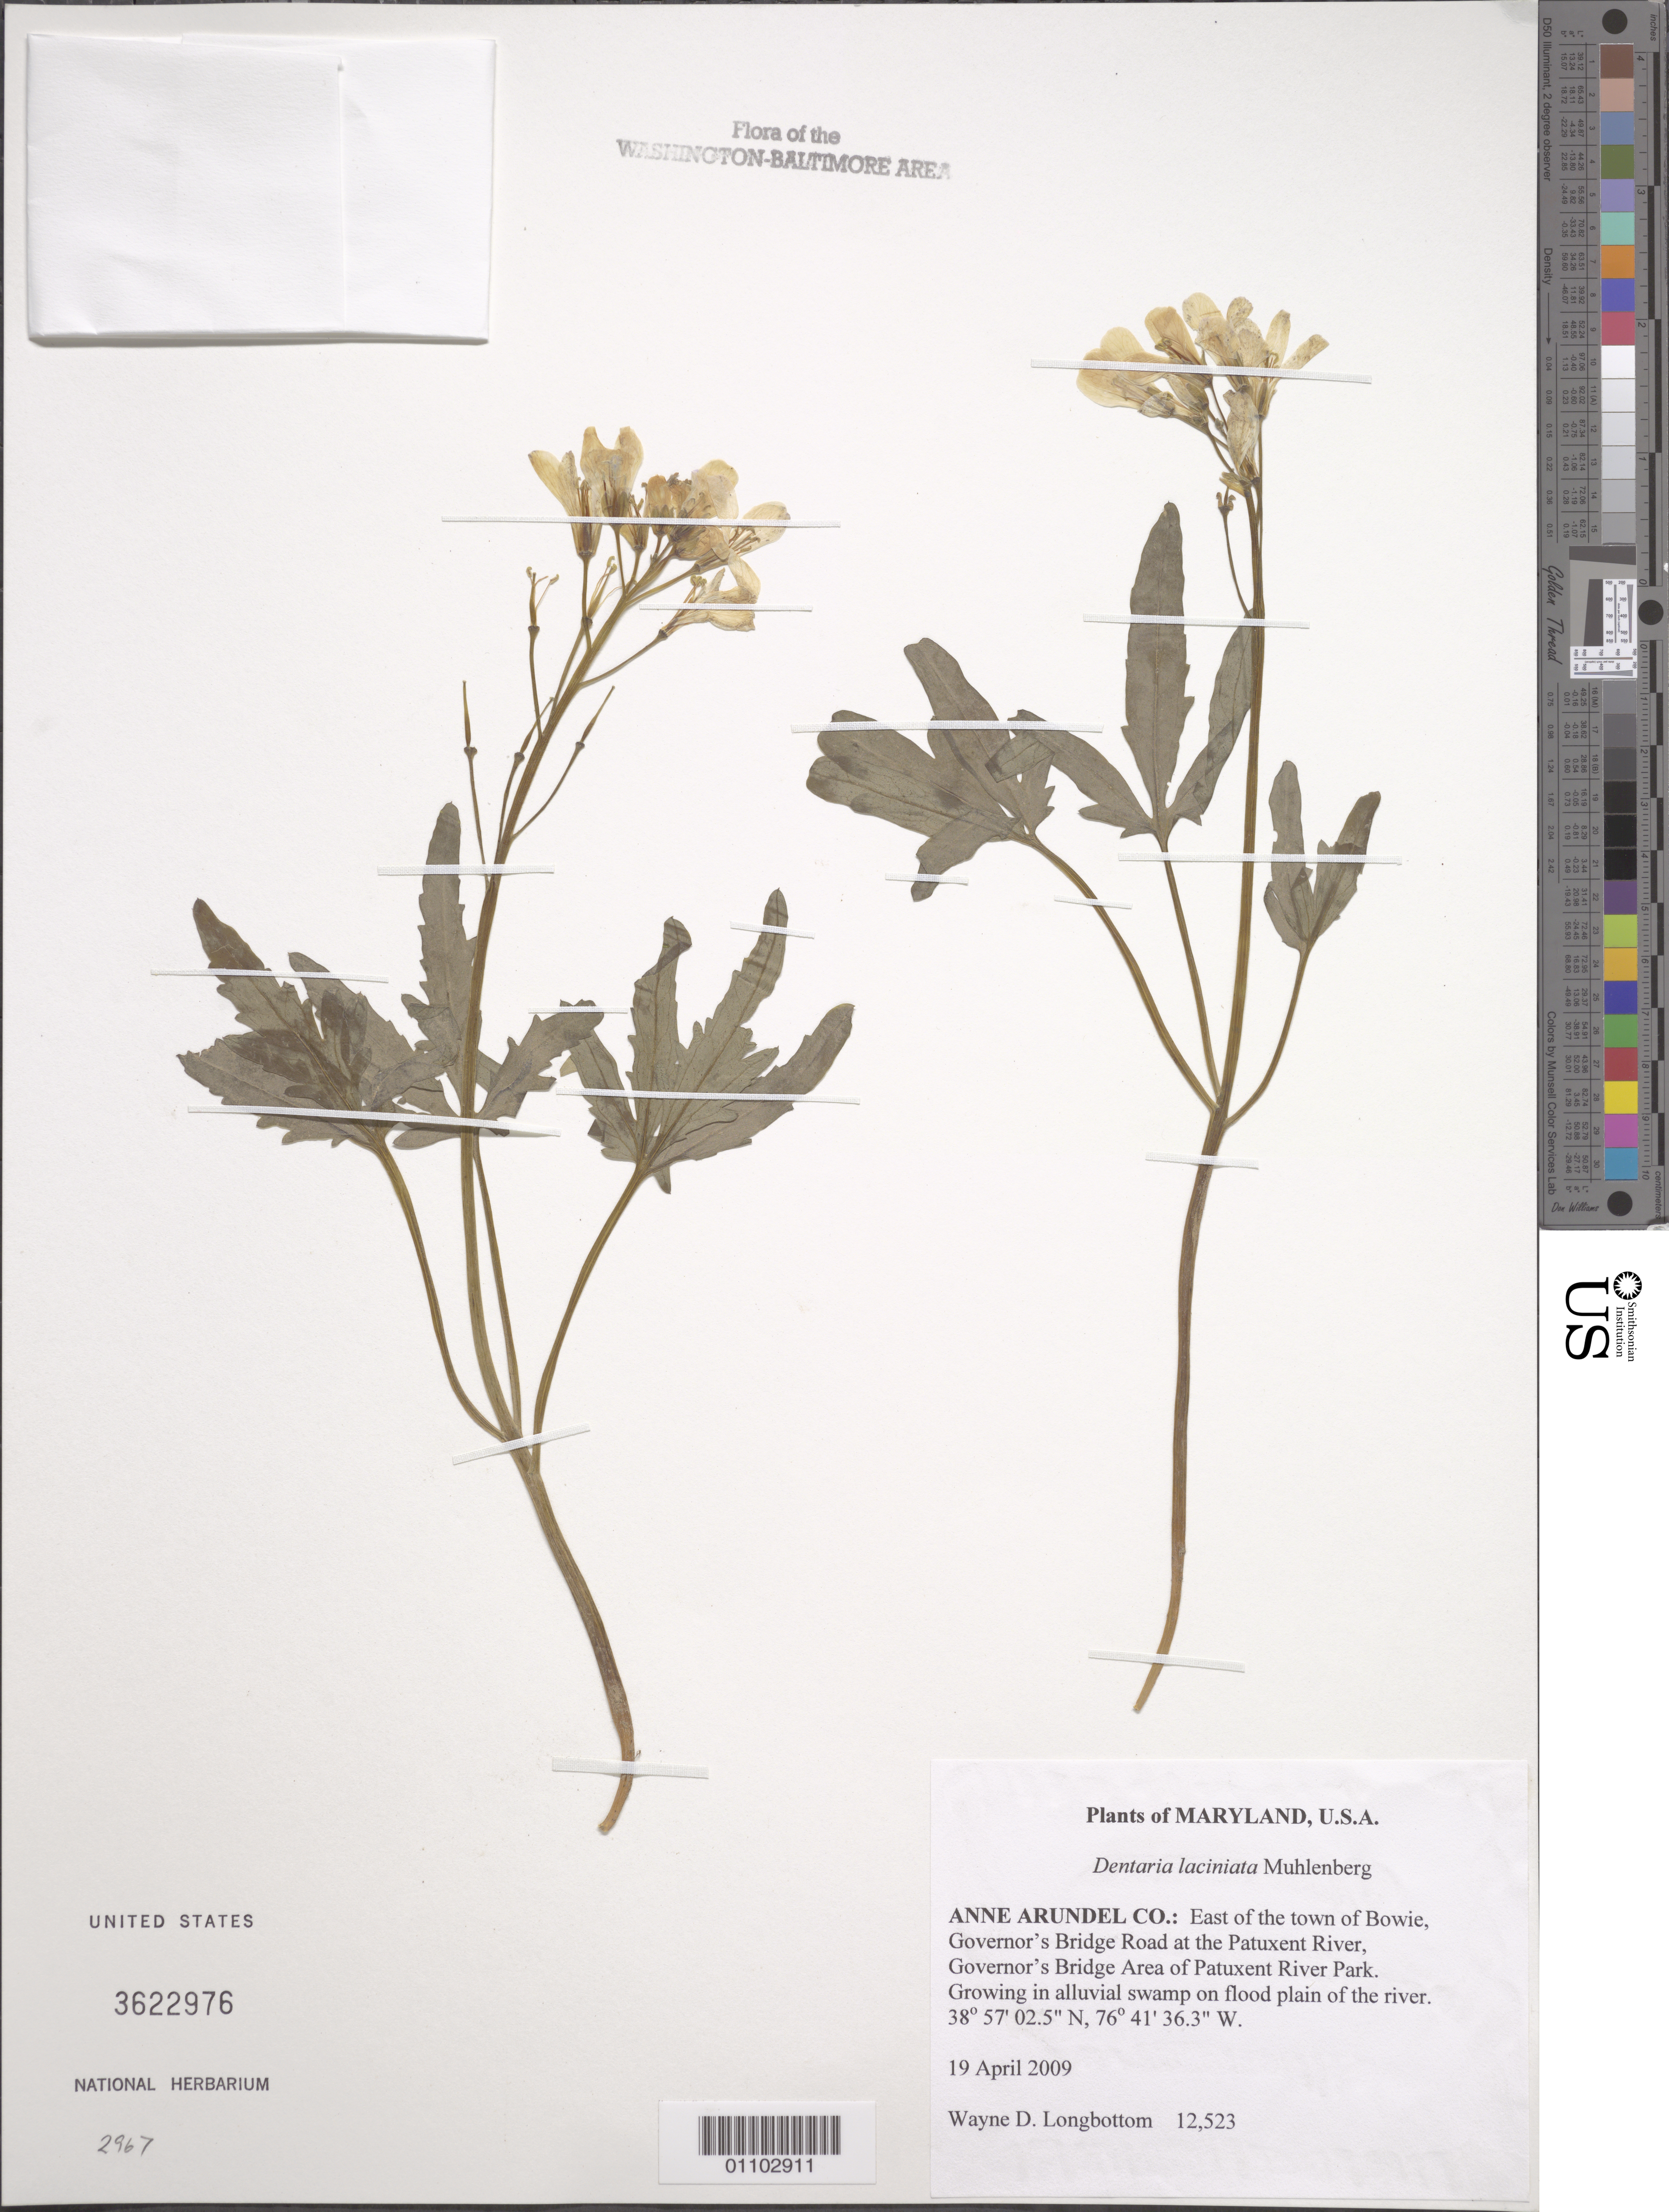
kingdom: Plantae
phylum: Tracheophyta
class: Magnoliopsida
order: Brassicales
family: Brassicaceae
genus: Cardamine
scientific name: Cardamine concatenata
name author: (Michx.) Sw.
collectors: W. D. Longbottom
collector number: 12523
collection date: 2009-04-19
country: United States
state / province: Maryland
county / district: Anne Arundel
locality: East of the town of Bowie, Governor's Bridge Road at the Patuxent River, Governor's Bridge Area of Patuxent River Park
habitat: Growing in alluvial swamp on flood plain of the river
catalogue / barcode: US 3622976